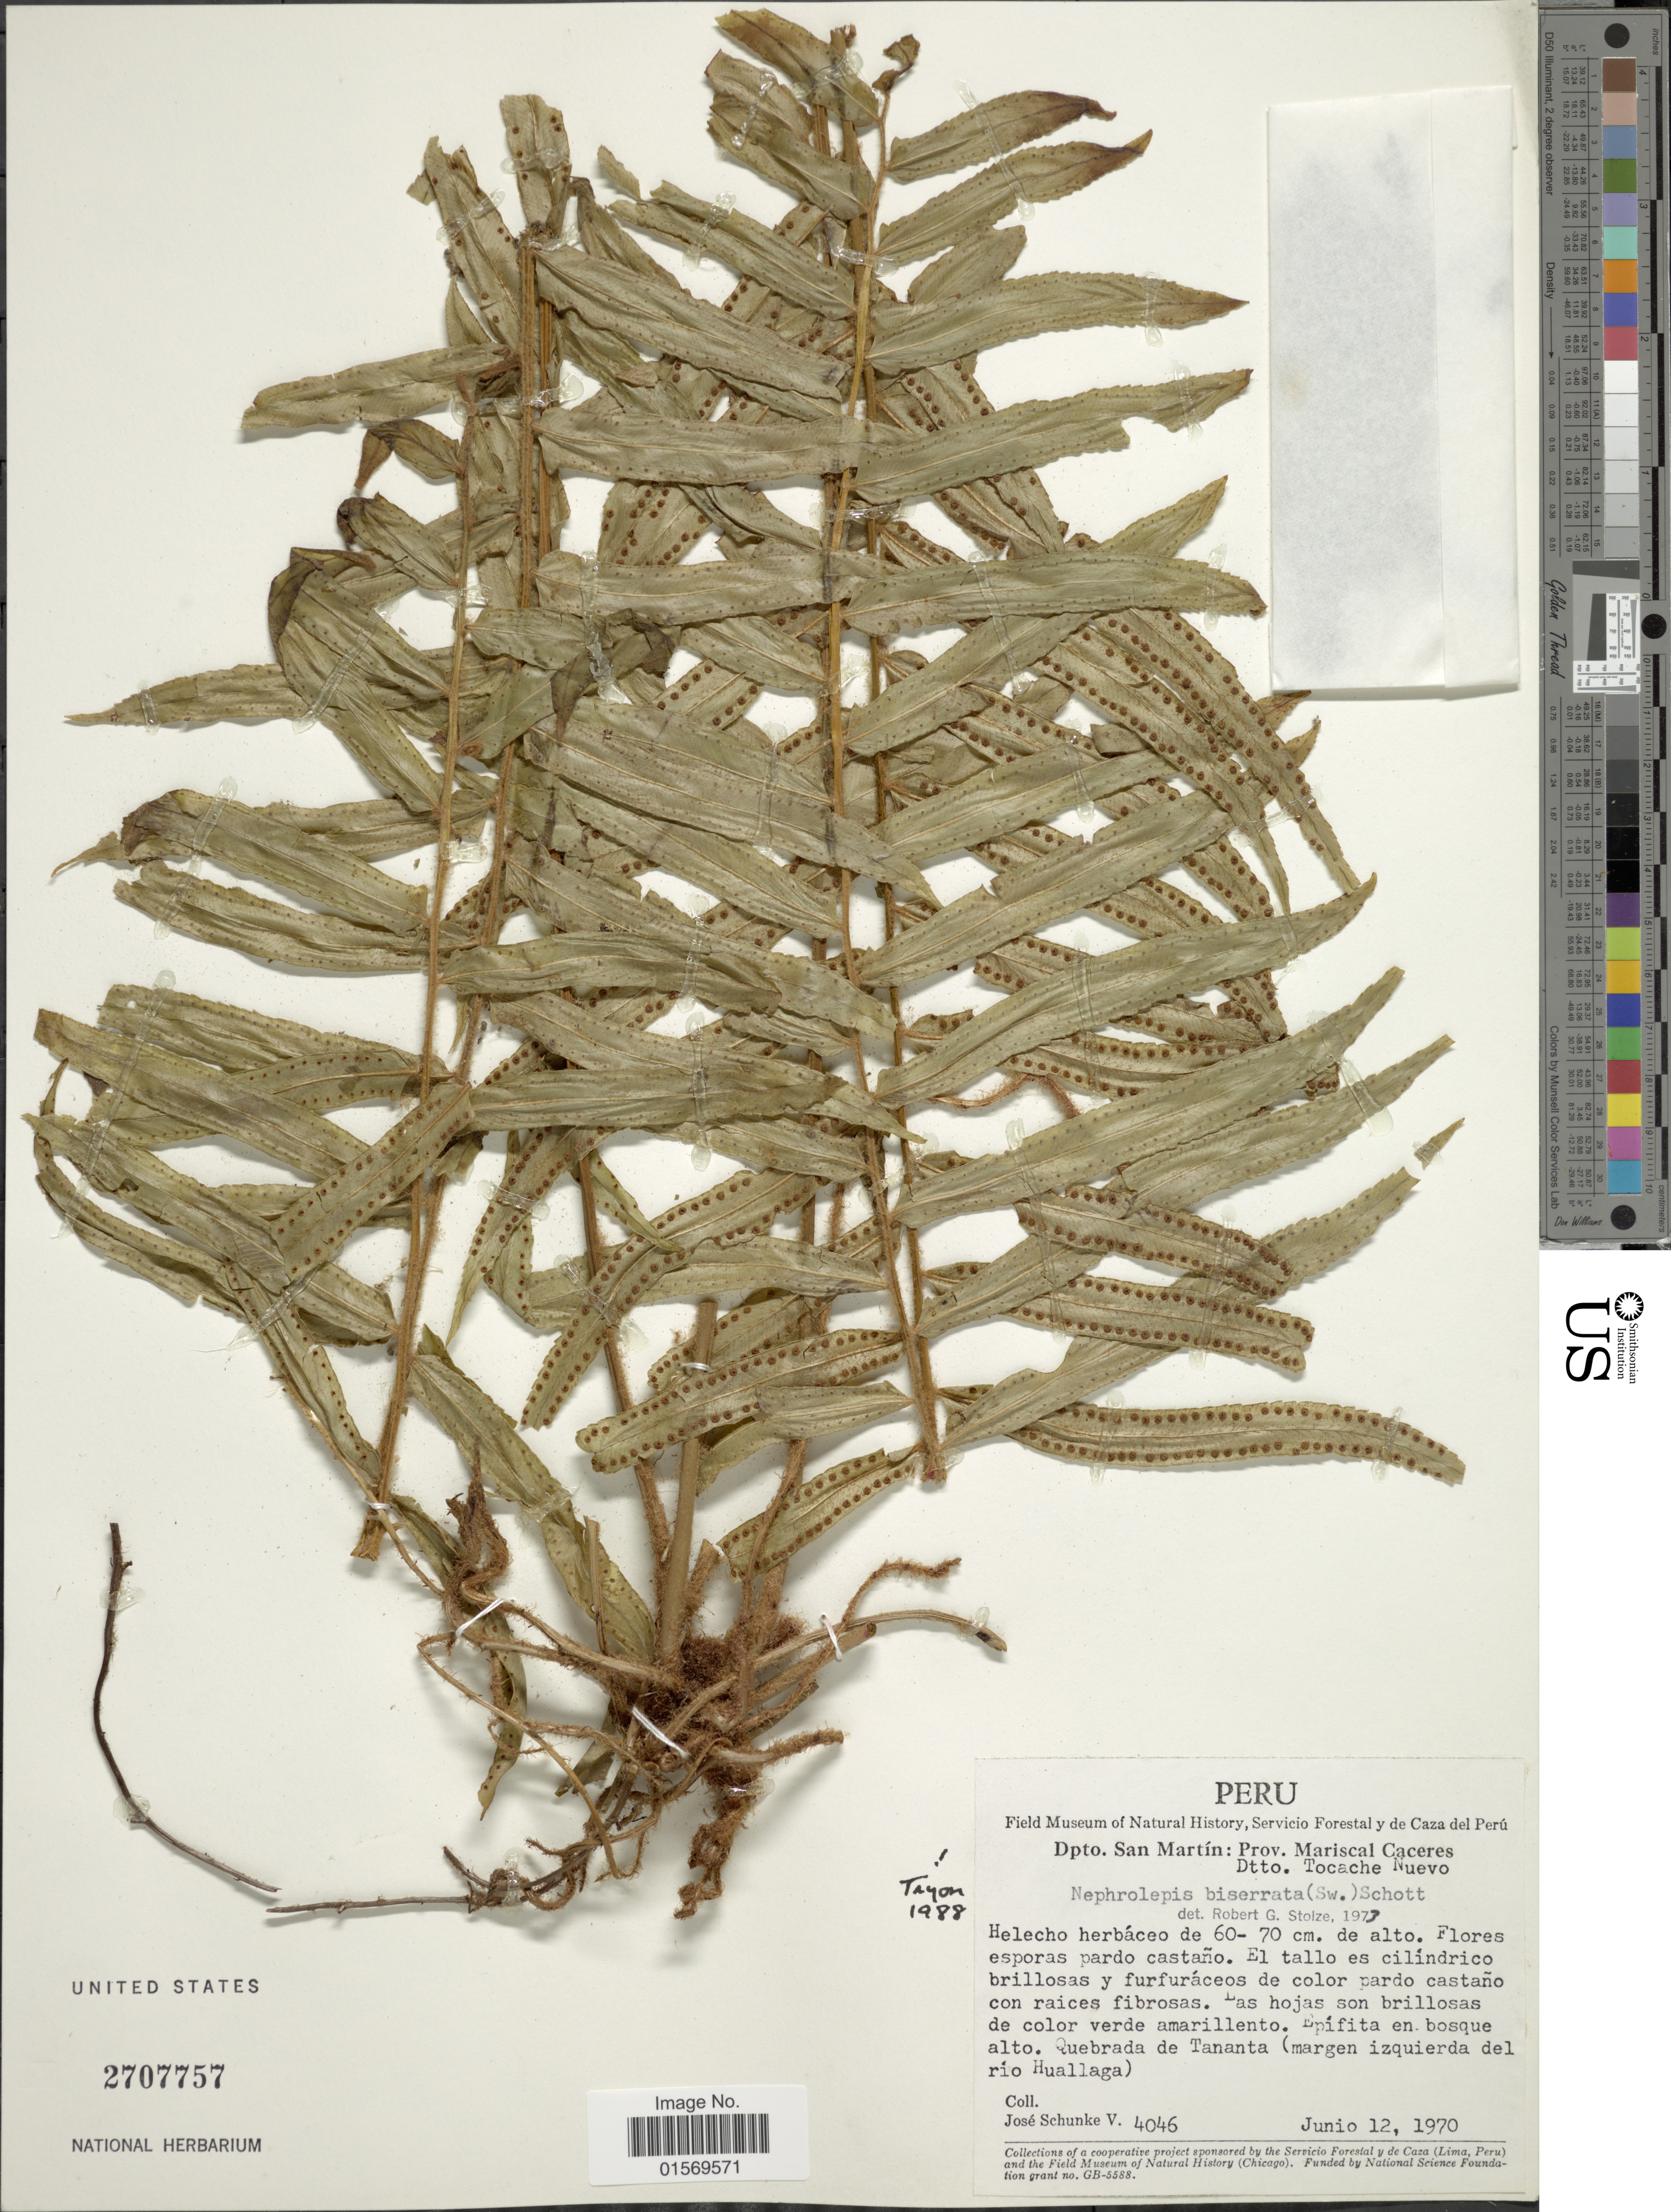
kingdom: Plantae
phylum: Tracheophyta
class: Polypodiopsida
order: Polypodiales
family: Nephrolepidaceae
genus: Nephrolepis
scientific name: Nephrolepis biserrata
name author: (Sw.) Schott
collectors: J. Schunke Vigo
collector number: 4046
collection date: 1970-06-12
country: Peru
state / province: San Martín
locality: Prov. Mariscal Caceres, Dtto. Tocache Nuevo. Quebrada de Tananta (margen izquierda del rio Huallaga).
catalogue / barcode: US 2707757